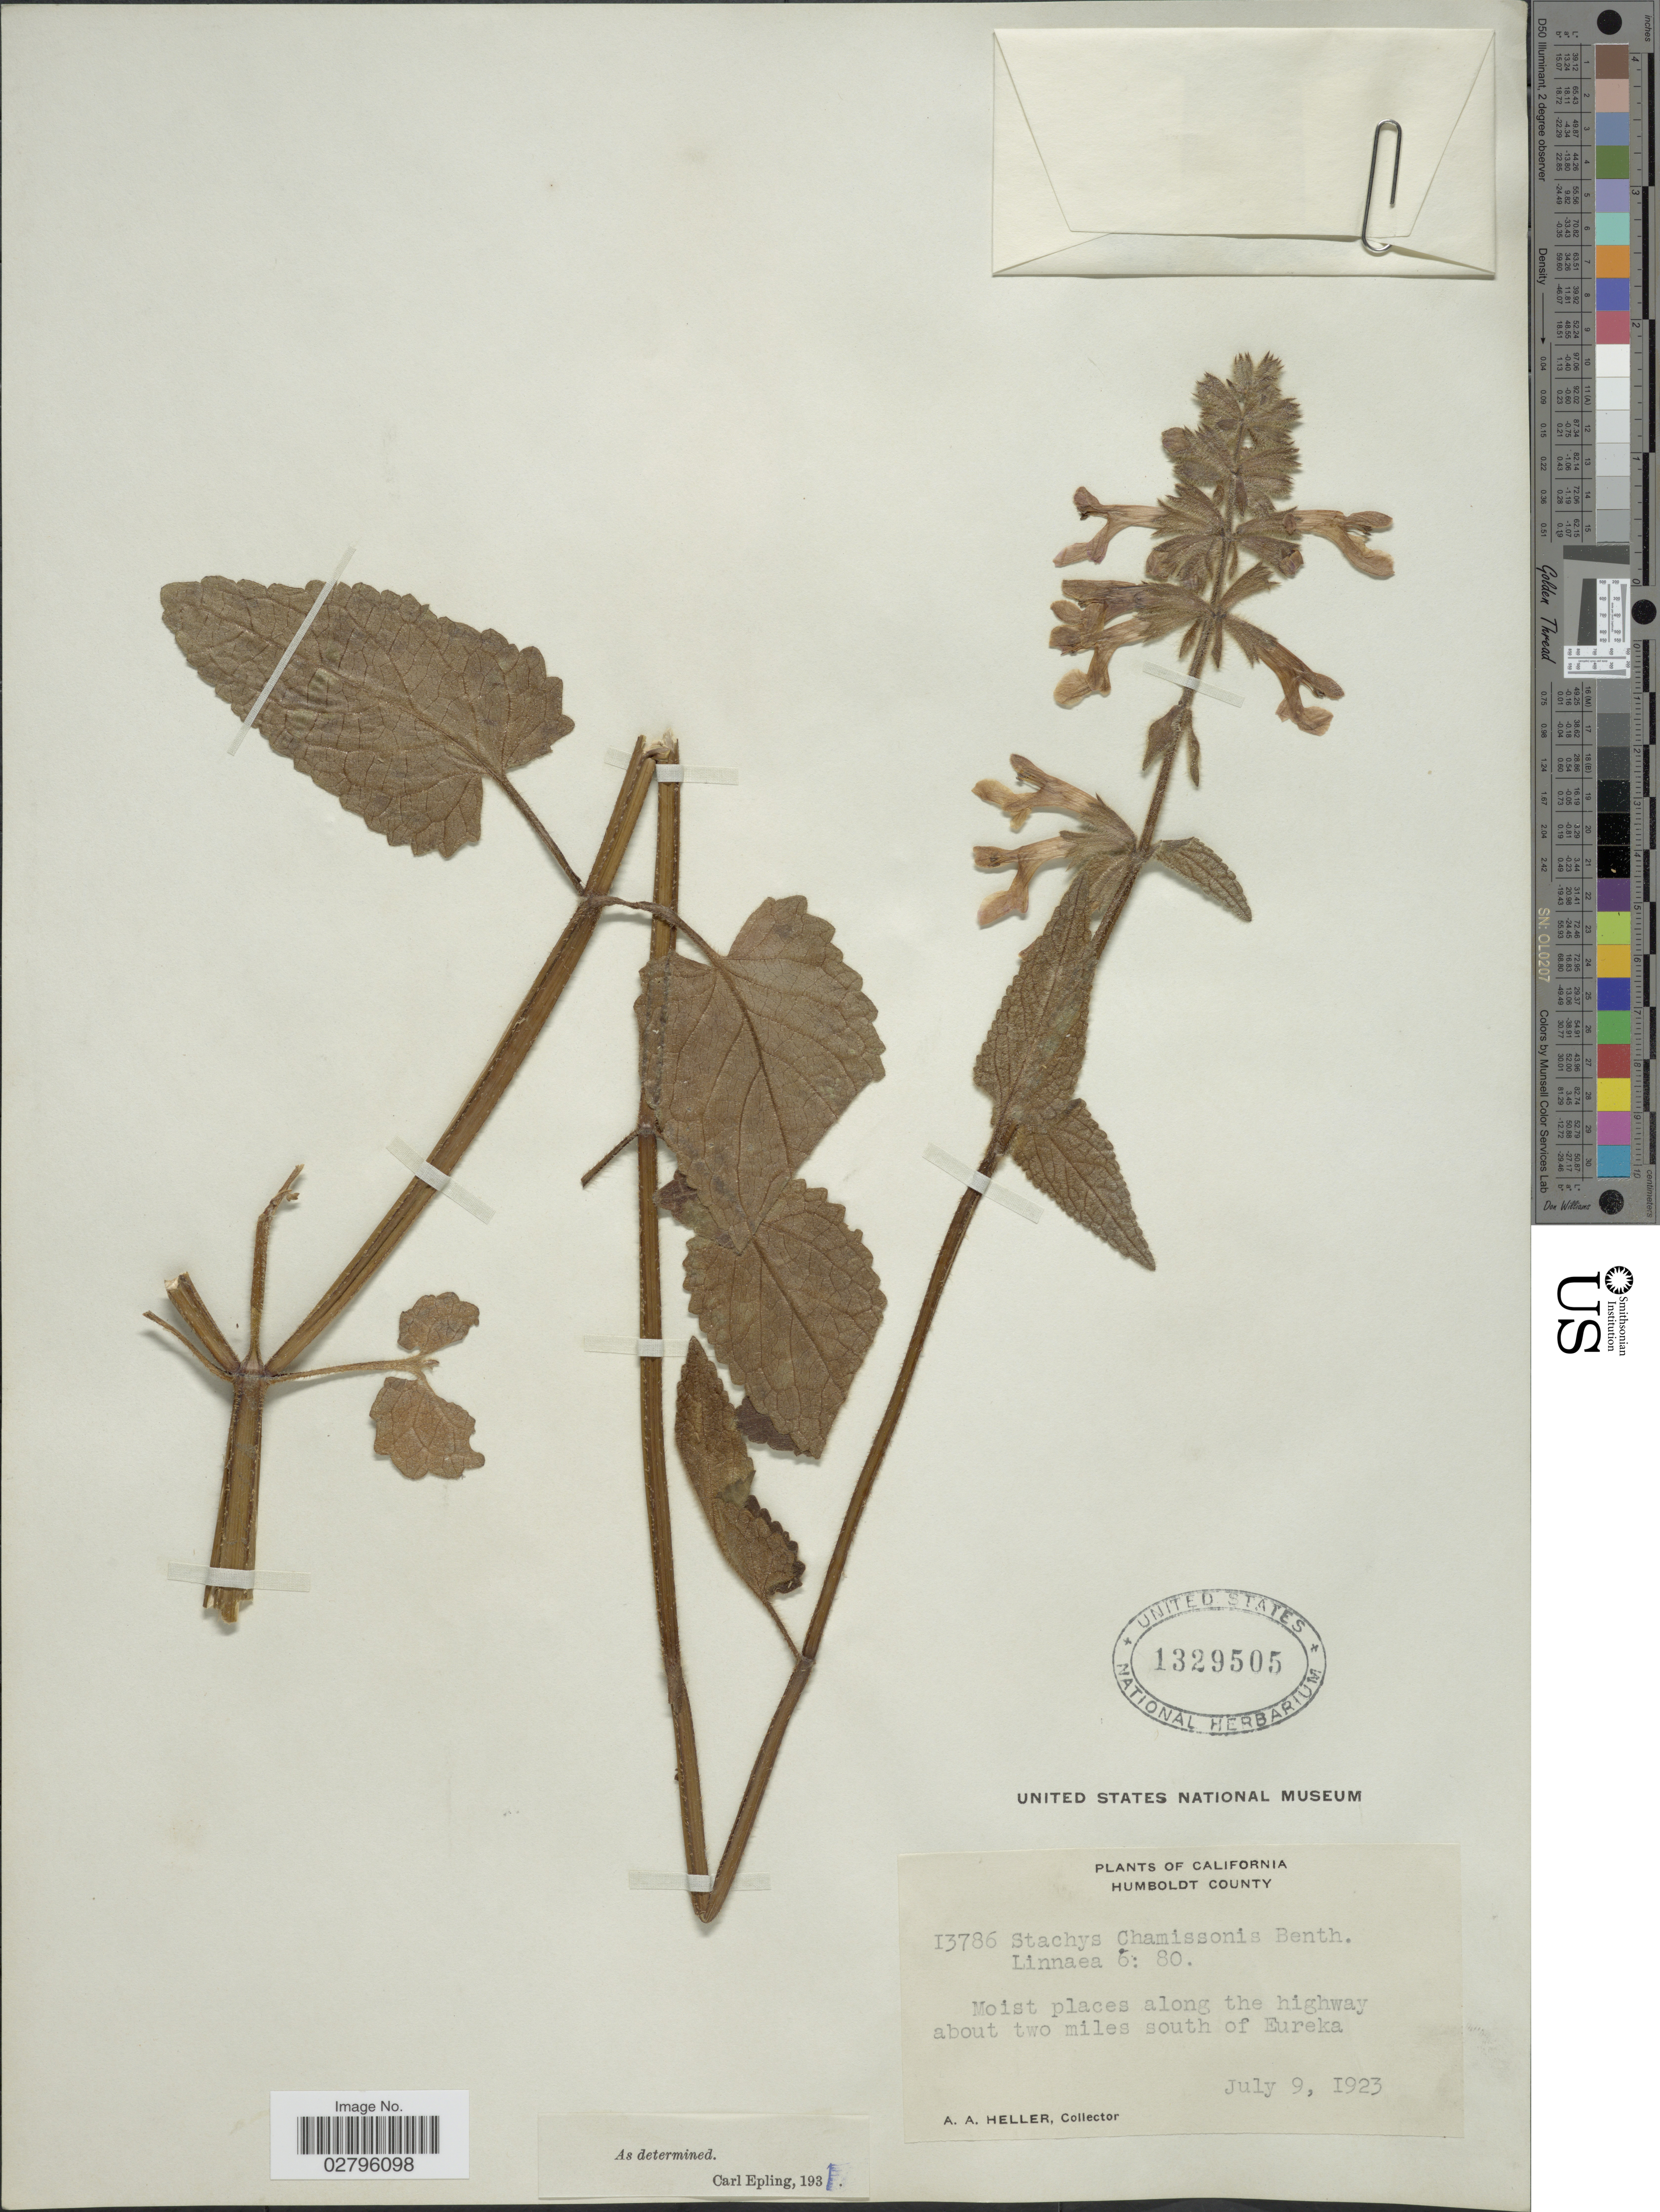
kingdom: Plantae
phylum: Tracheophyta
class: Magnoliopsida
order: Lamiales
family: Lamiaceae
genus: Stachys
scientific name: Stachys chamissonis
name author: Benth.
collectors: A. A. Heller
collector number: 13786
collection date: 1923-07-09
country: United States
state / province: California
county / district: Humboldt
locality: Humboldt County Moist places along the highway about two miles south of Eureka.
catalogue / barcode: US 1329505